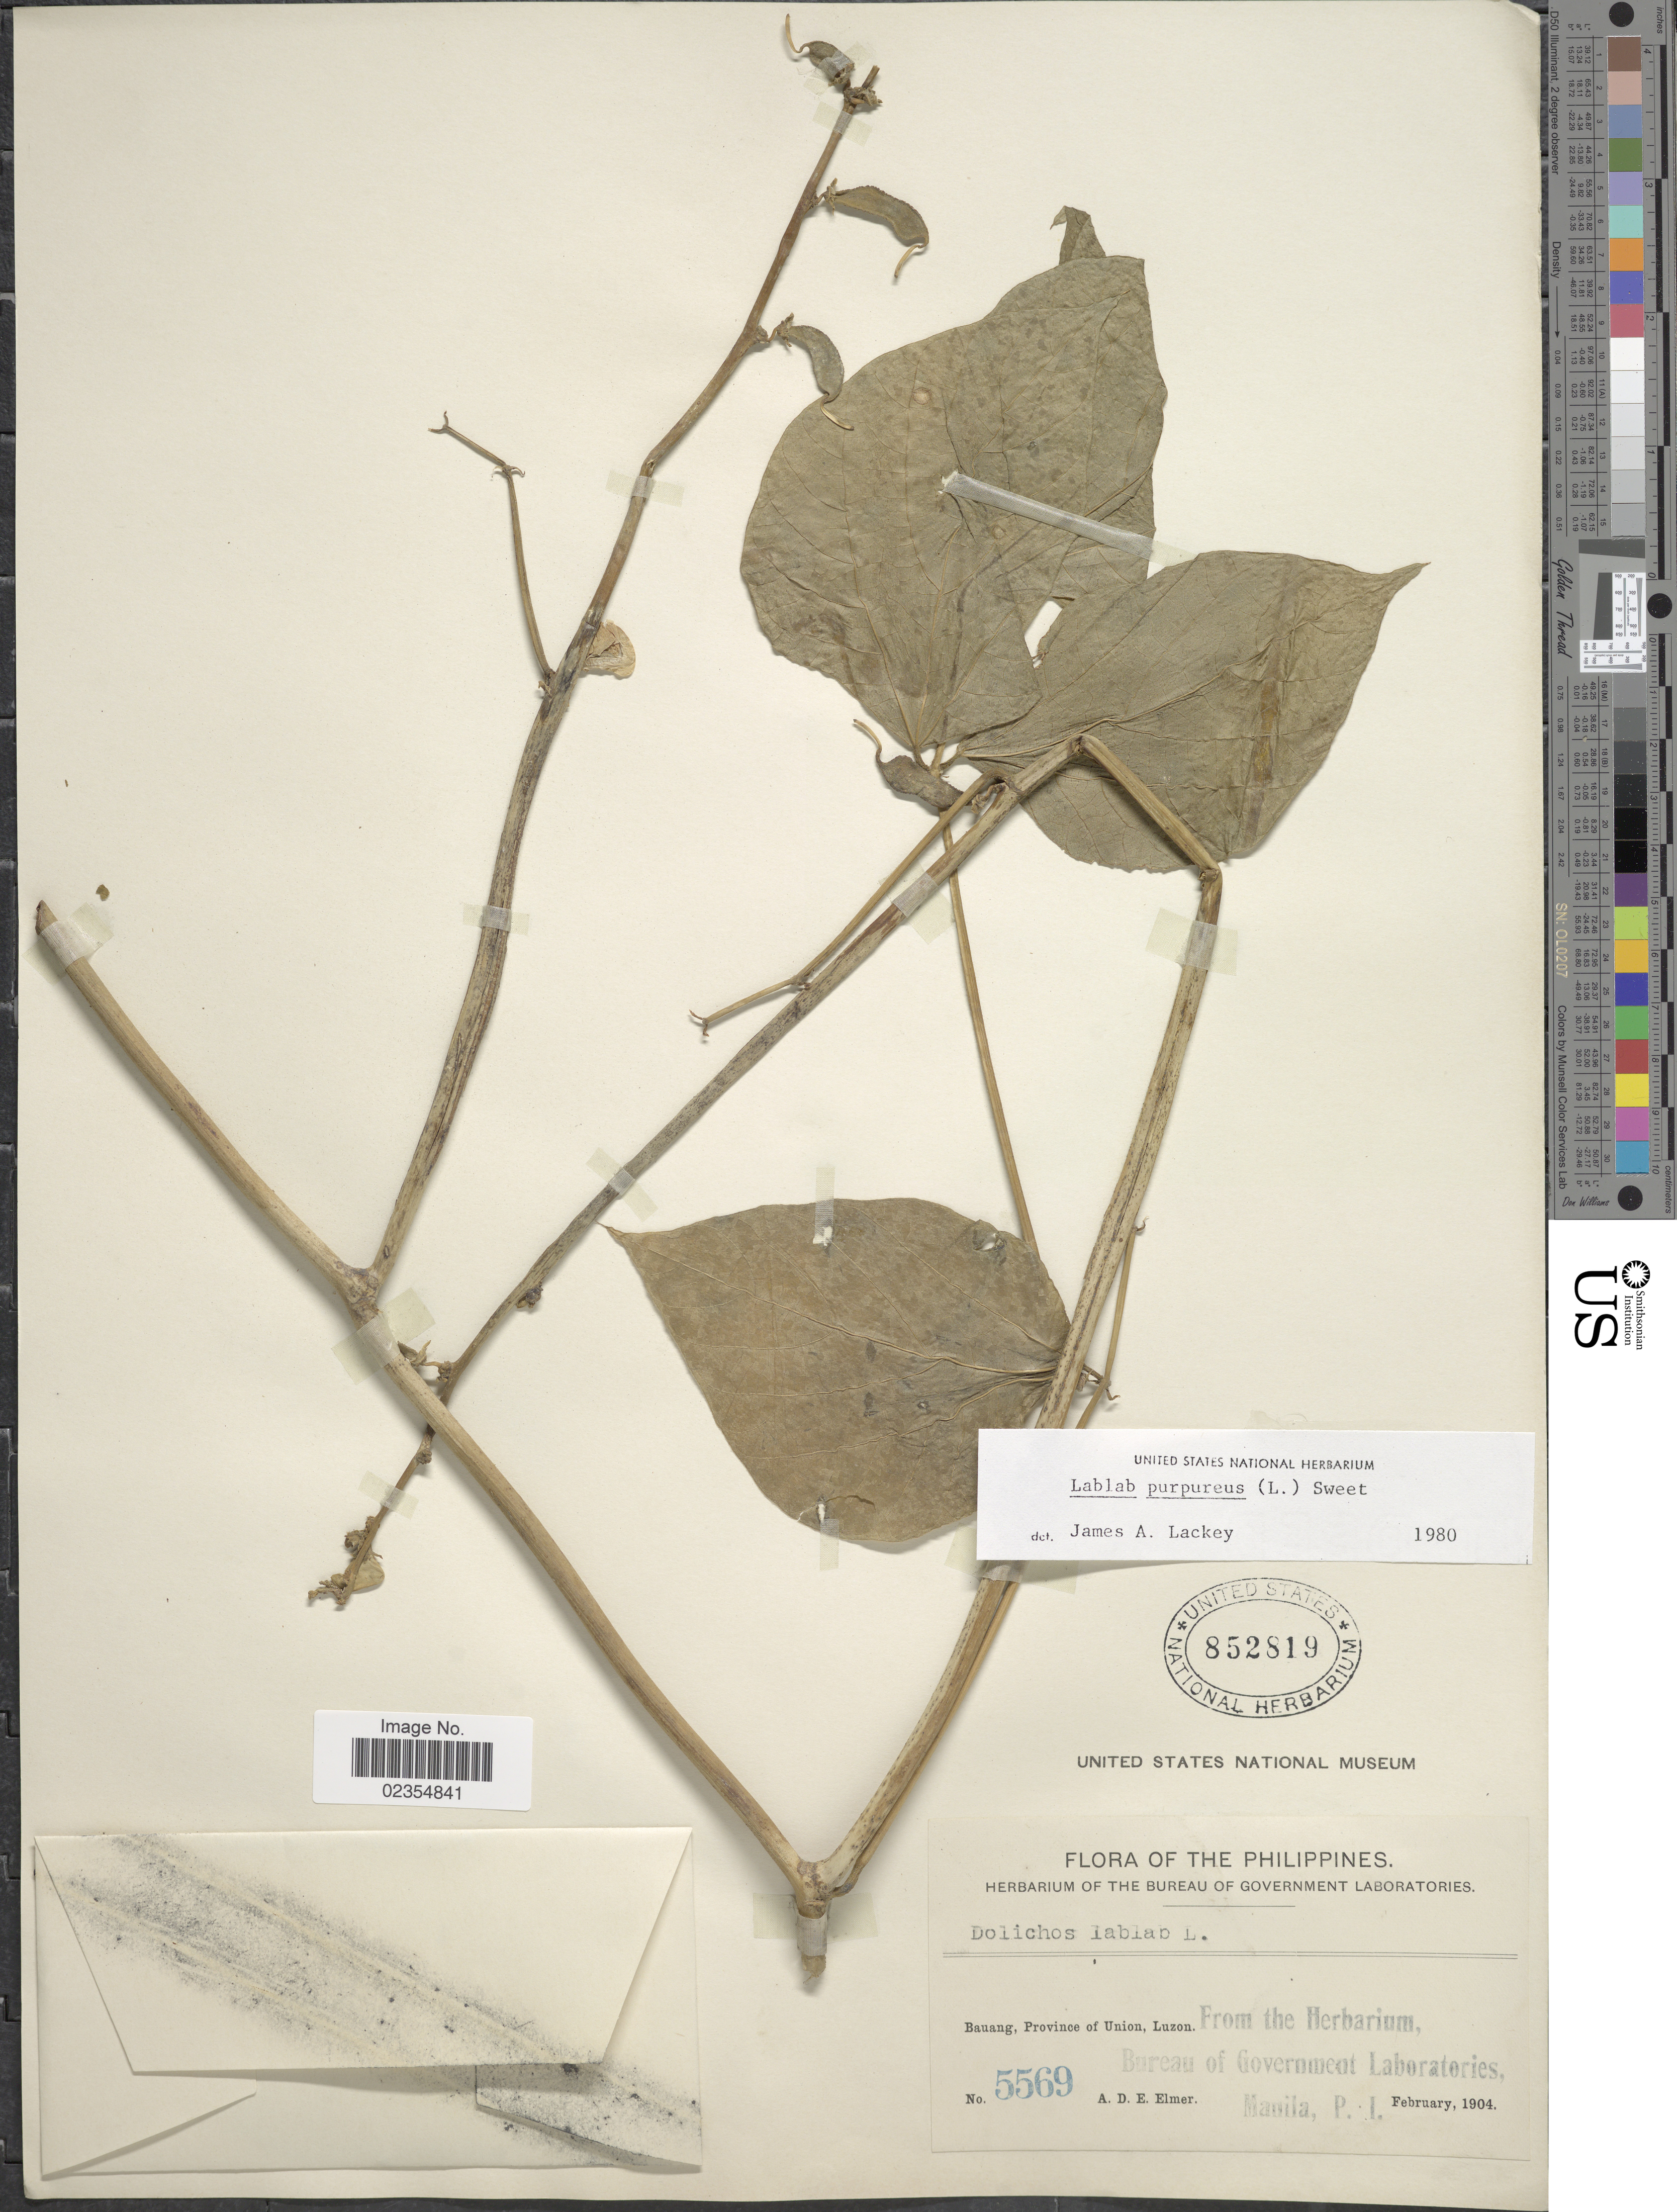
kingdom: Plantae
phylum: Tracheophyta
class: Magnoliopsida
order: Fabales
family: Fabaceae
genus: Lablab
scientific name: Lablab purpureus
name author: (L.) Sweet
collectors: A. D. E. Elmer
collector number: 5569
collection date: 1904-02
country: Philippines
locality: Bauang, Province of Union, Luzon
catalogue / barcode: US 852819